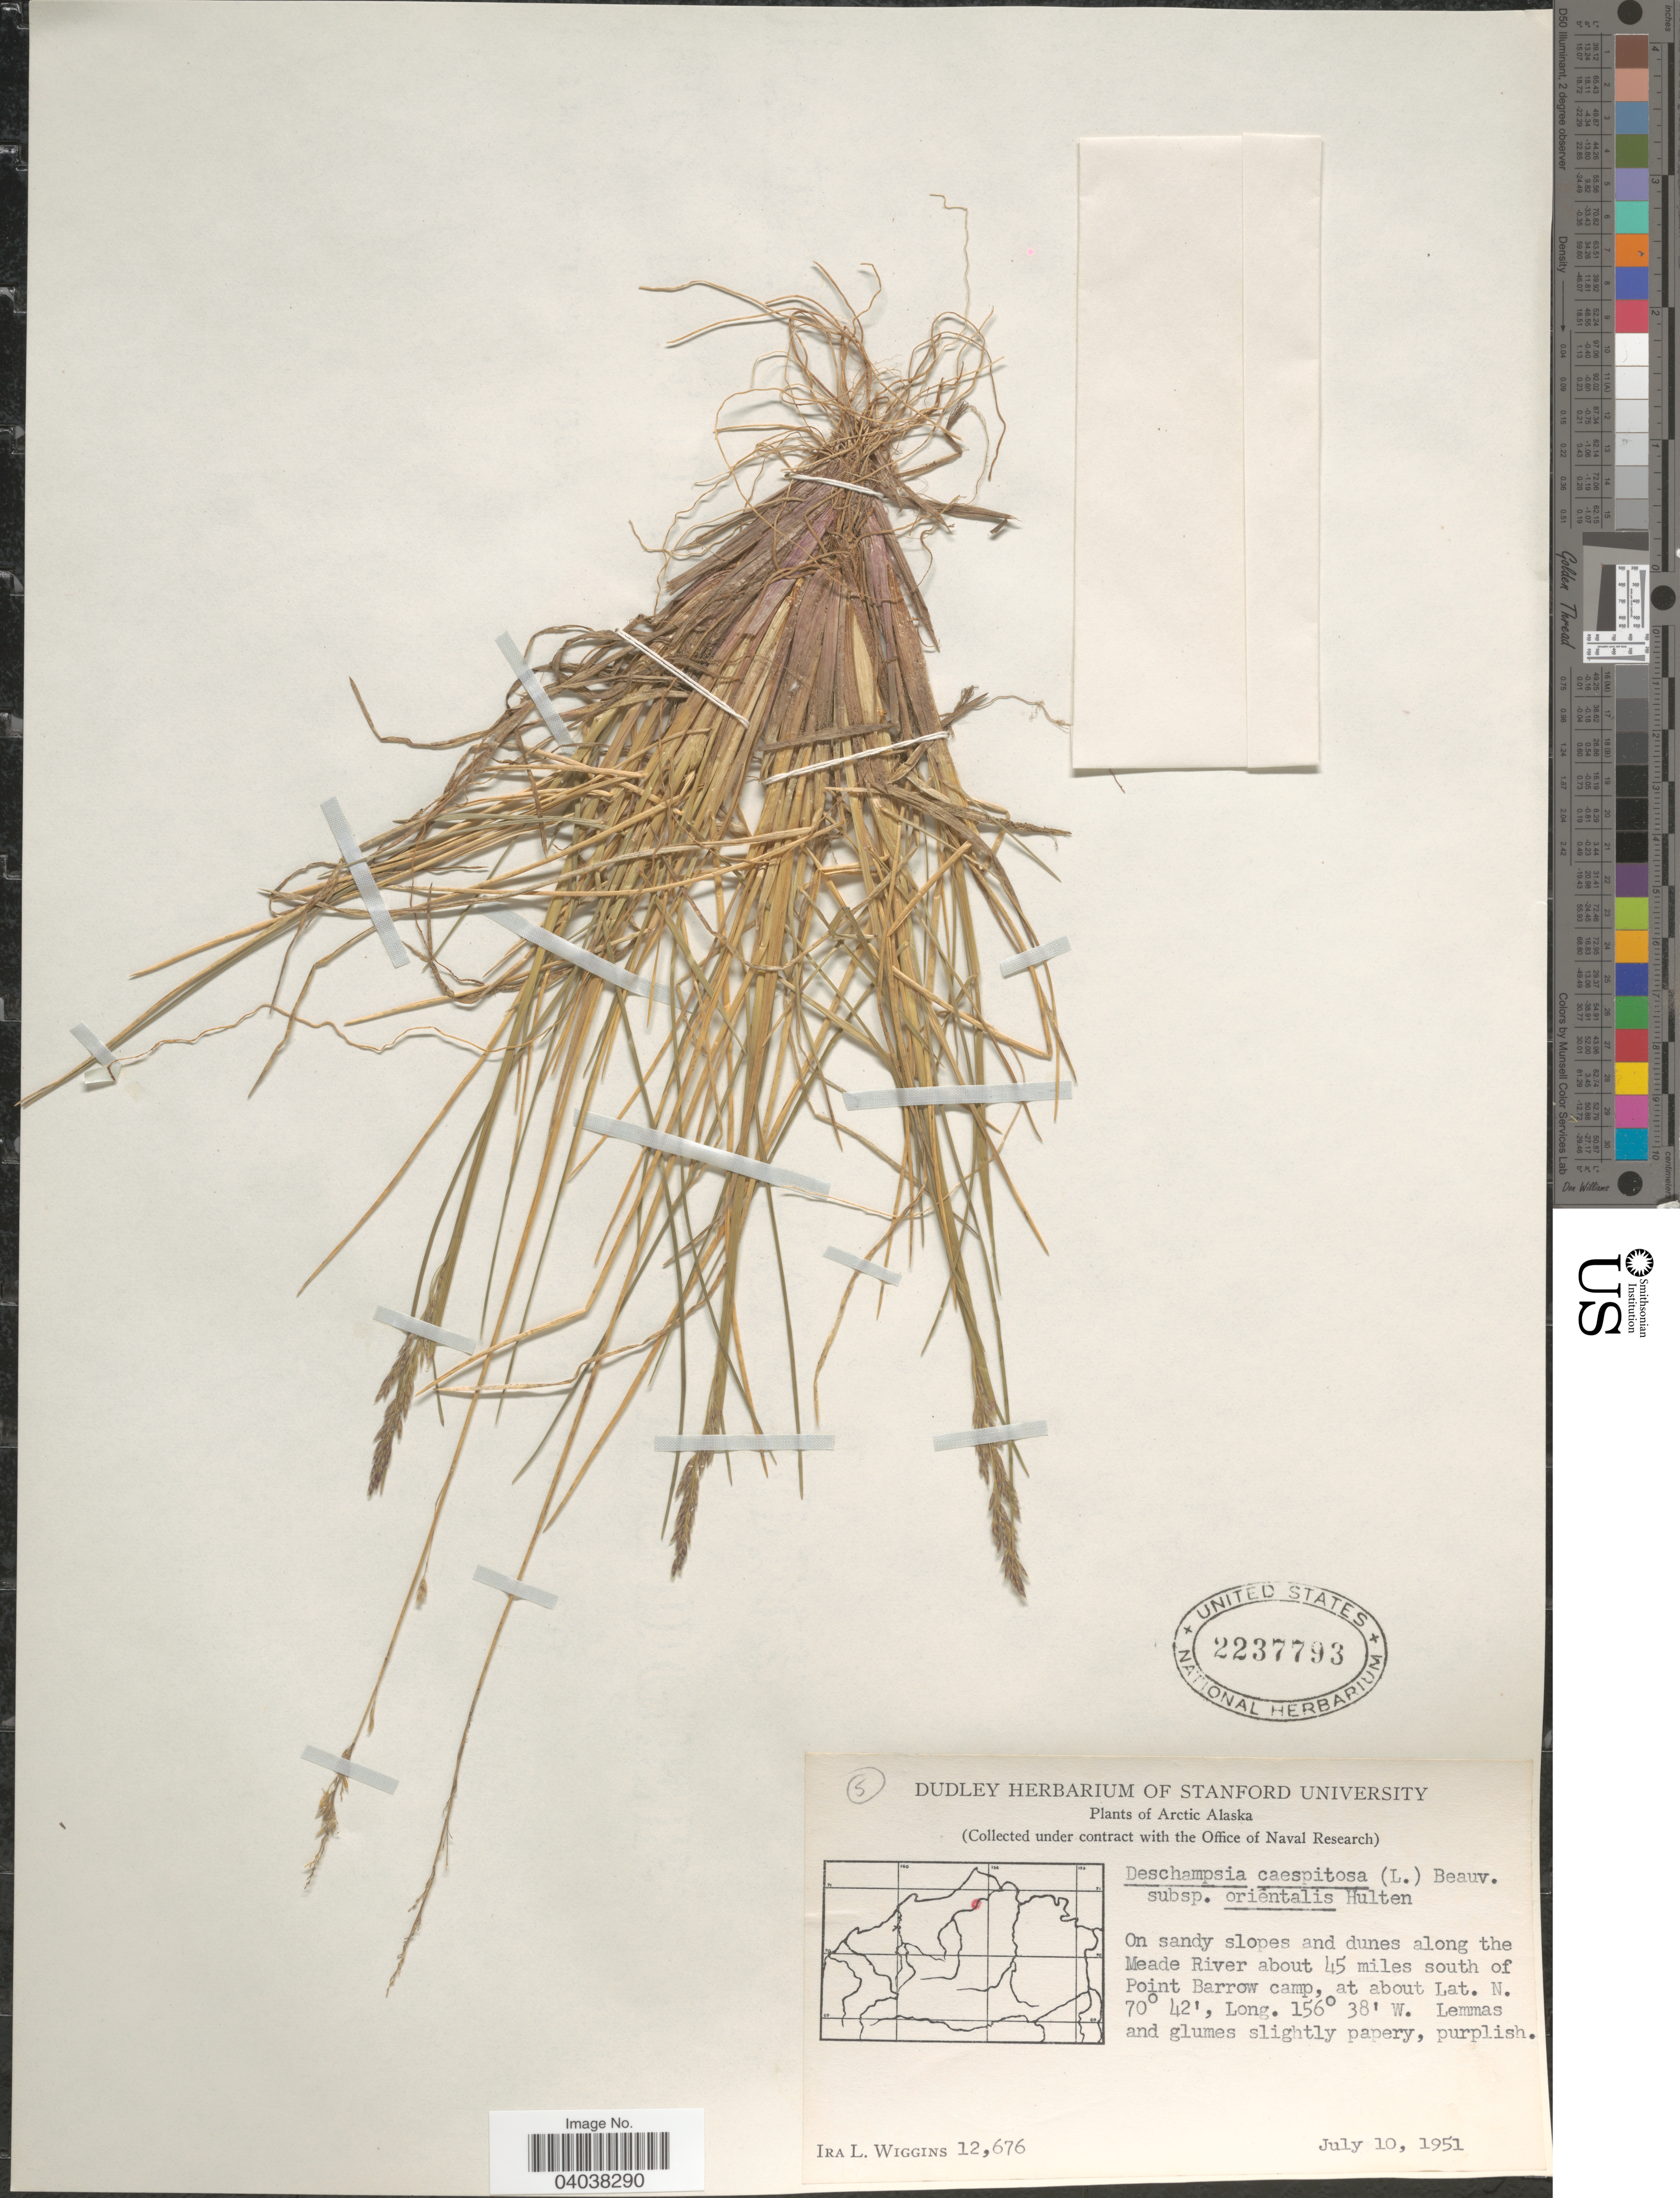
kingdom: Plantae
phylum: Tracheophyta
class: Liliopsida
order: Poales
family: Poaceae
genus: Deschampsia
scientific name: Deschampsia cespitosa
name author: (L.) P. Beauv.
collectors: I. L. Wiggins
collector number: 12676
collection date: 1951-07-10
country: United States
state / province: Alaska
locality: Arctic Alaska. On sandy slopes and dunes along the Meade River about 45 miles south of Point Barrow camp.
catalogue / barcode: US 2237793